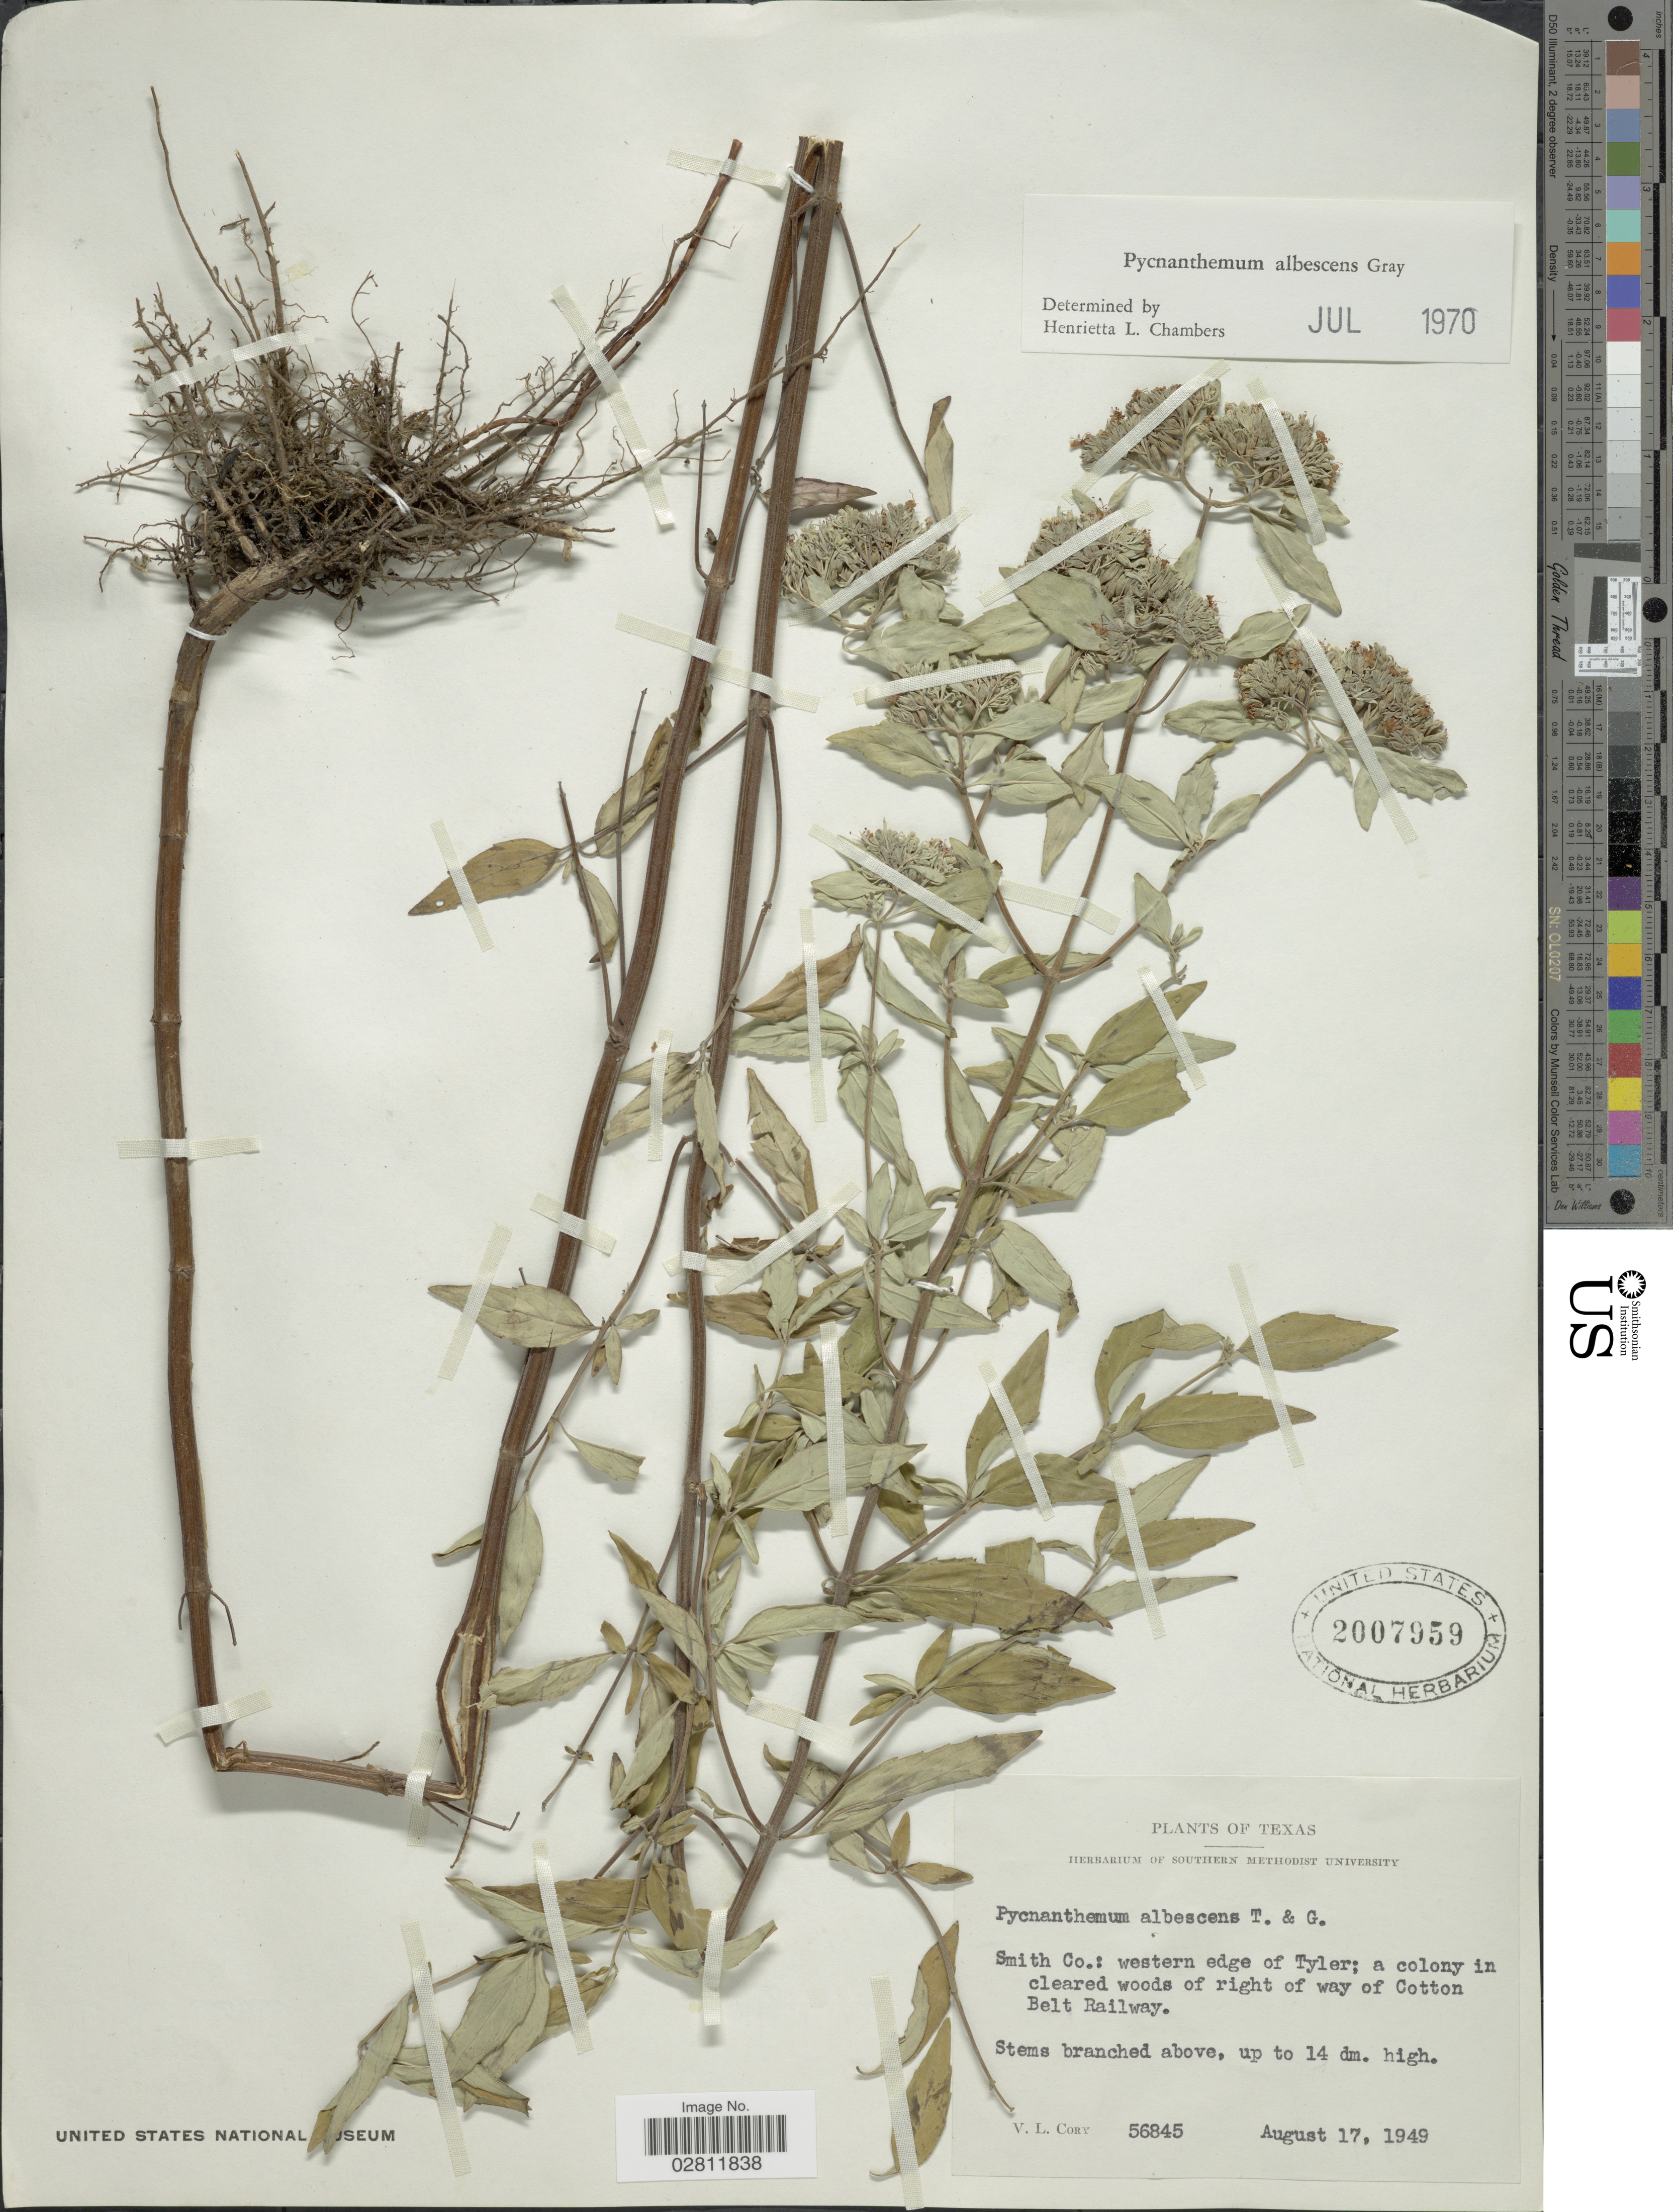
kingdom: Plantae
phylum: Tracheophyta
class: Magnoliopsida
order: Lamiales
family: Lamiaceae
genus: Pycnanthemum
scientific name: Pycnanthemum albescens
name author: Torr. & A. Gray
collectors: V. Cory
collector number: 56845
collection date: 1949-08-17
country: United States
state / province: Texas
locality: Smith Co.: western edge of Tyler; a colony in cleared woods of right of way of Cotton Belt Railway.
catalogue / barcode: US 2007959